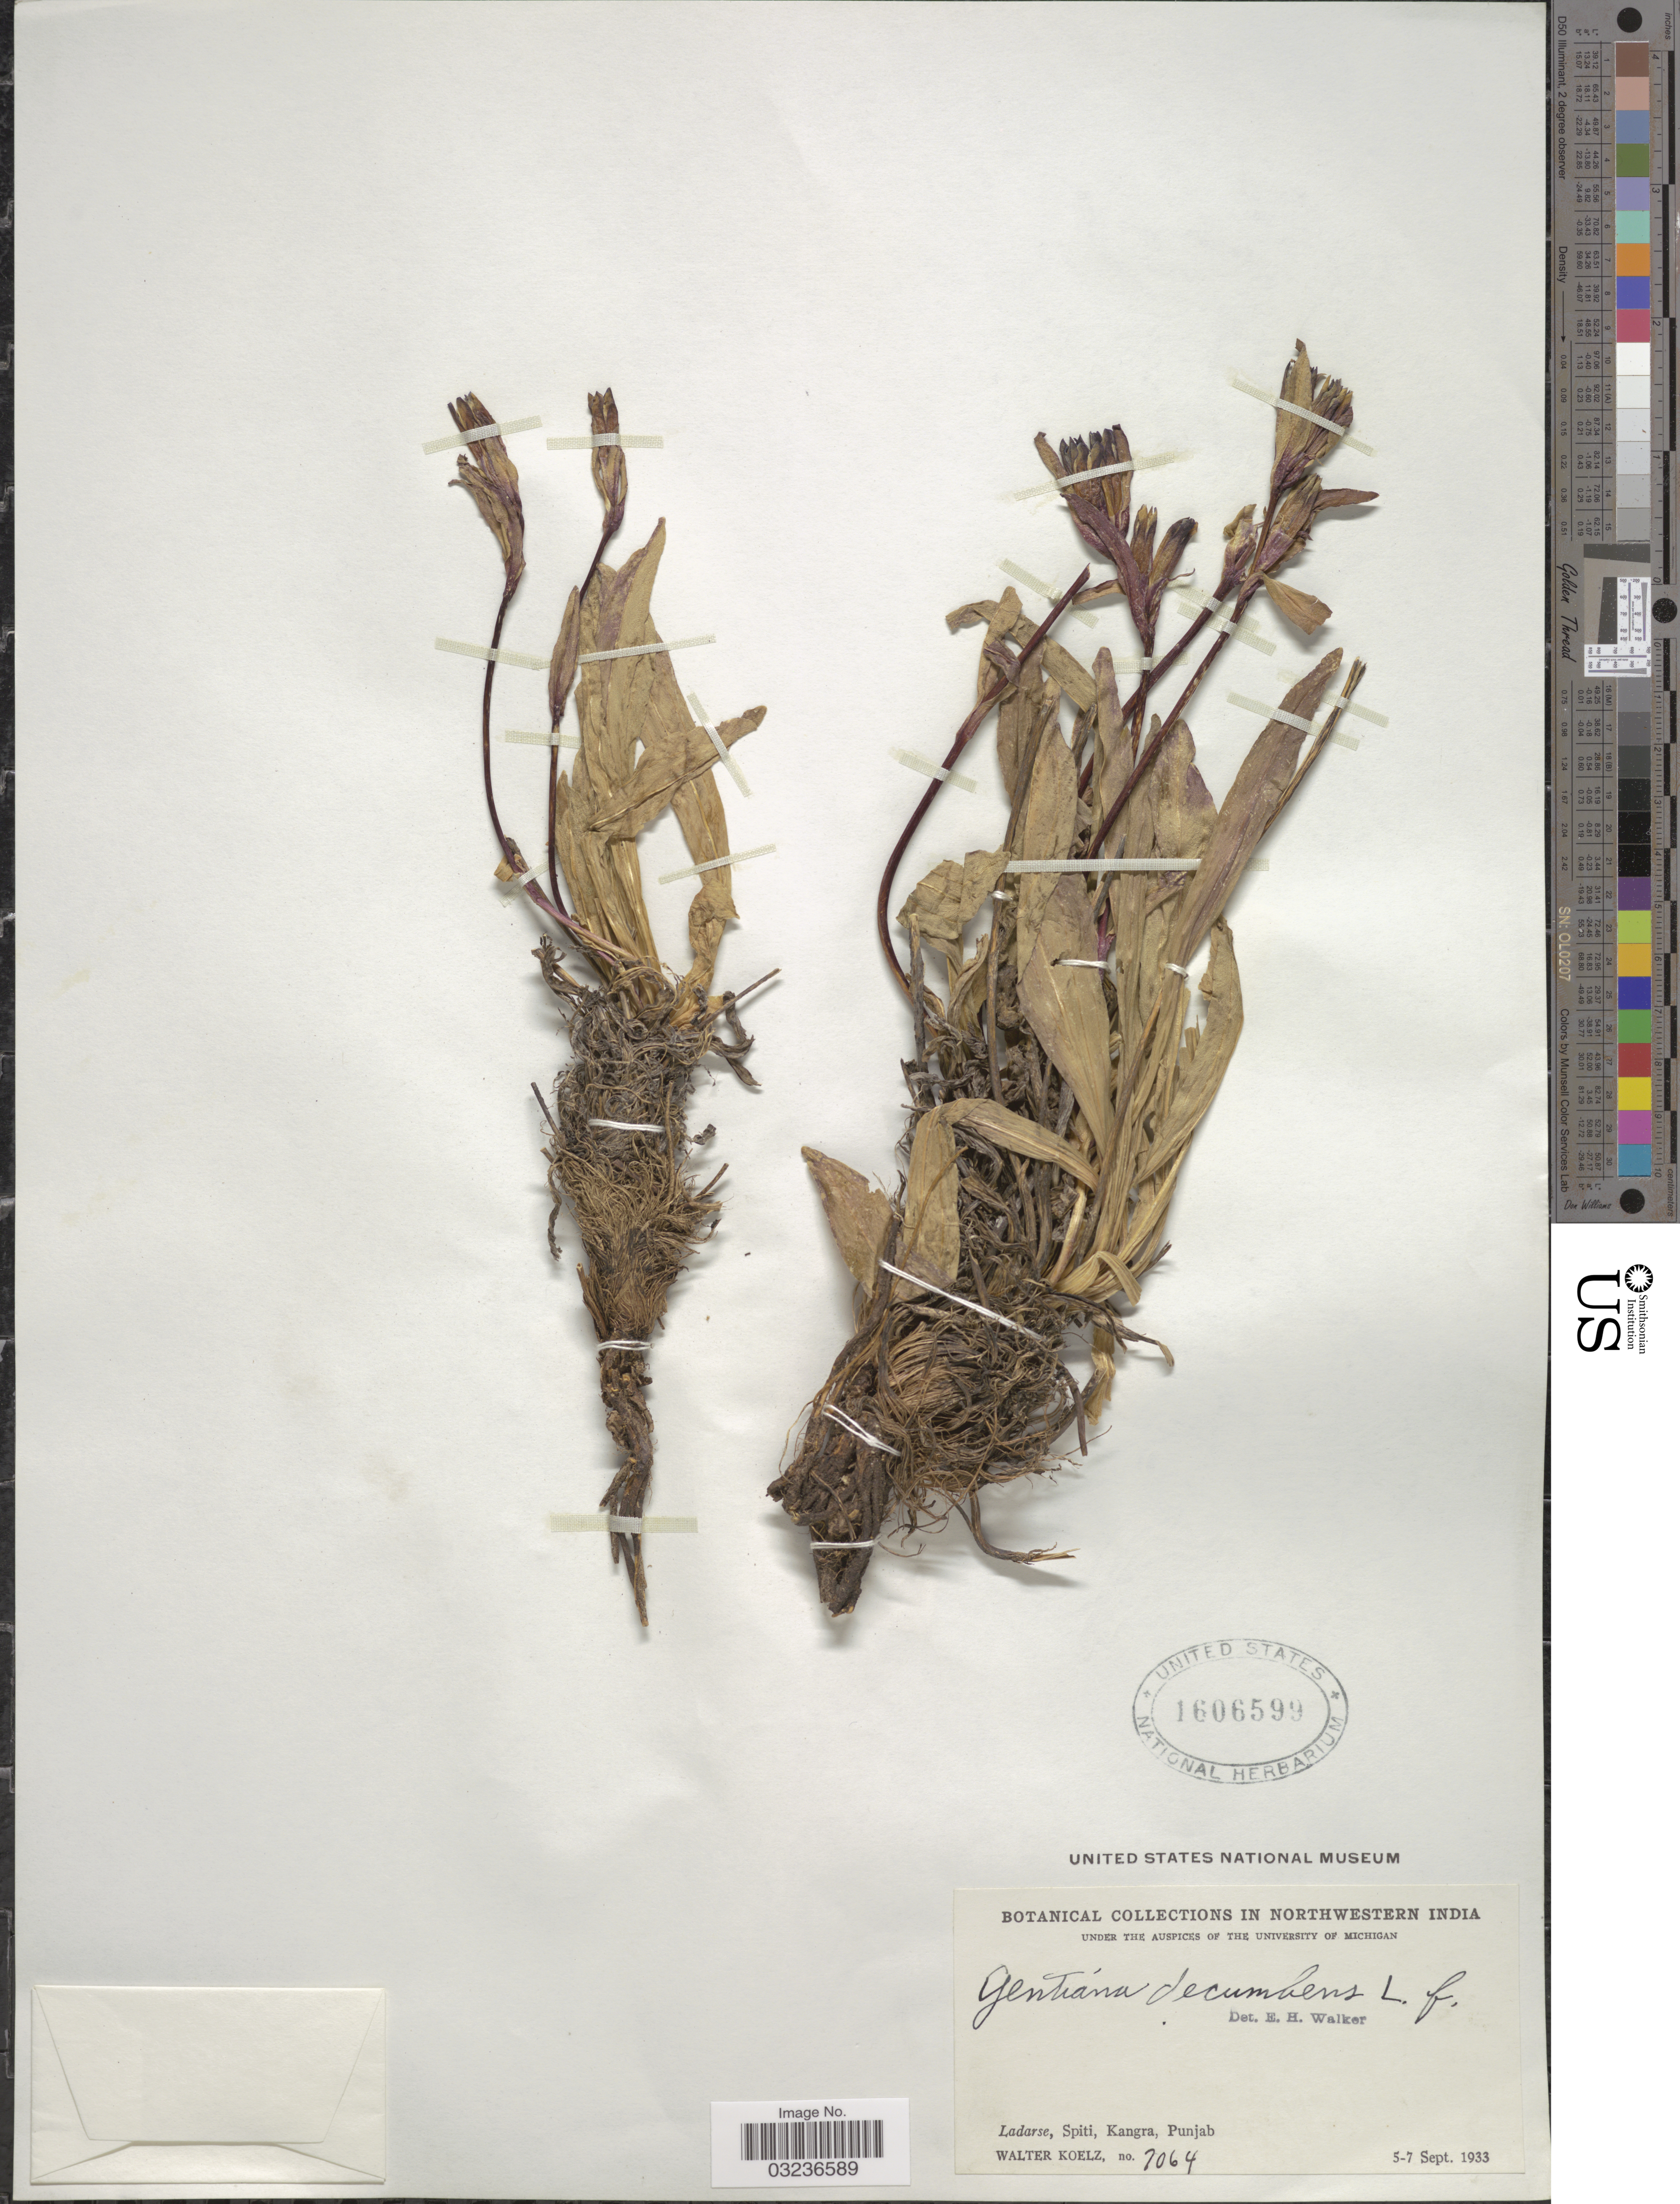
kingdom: Plantae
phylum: Tracheophyta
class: Magnoliopsida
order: Gentianales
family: Gentianaceae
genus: Gentiana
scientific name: Gentiana decumbens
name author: L. f.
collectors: W. N. Koelz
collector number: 7064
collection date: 1933-09-05/1933-09-07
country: India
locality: Northwestern India. Ladarse, Spiti, Kangra.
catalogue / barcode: US 1606599